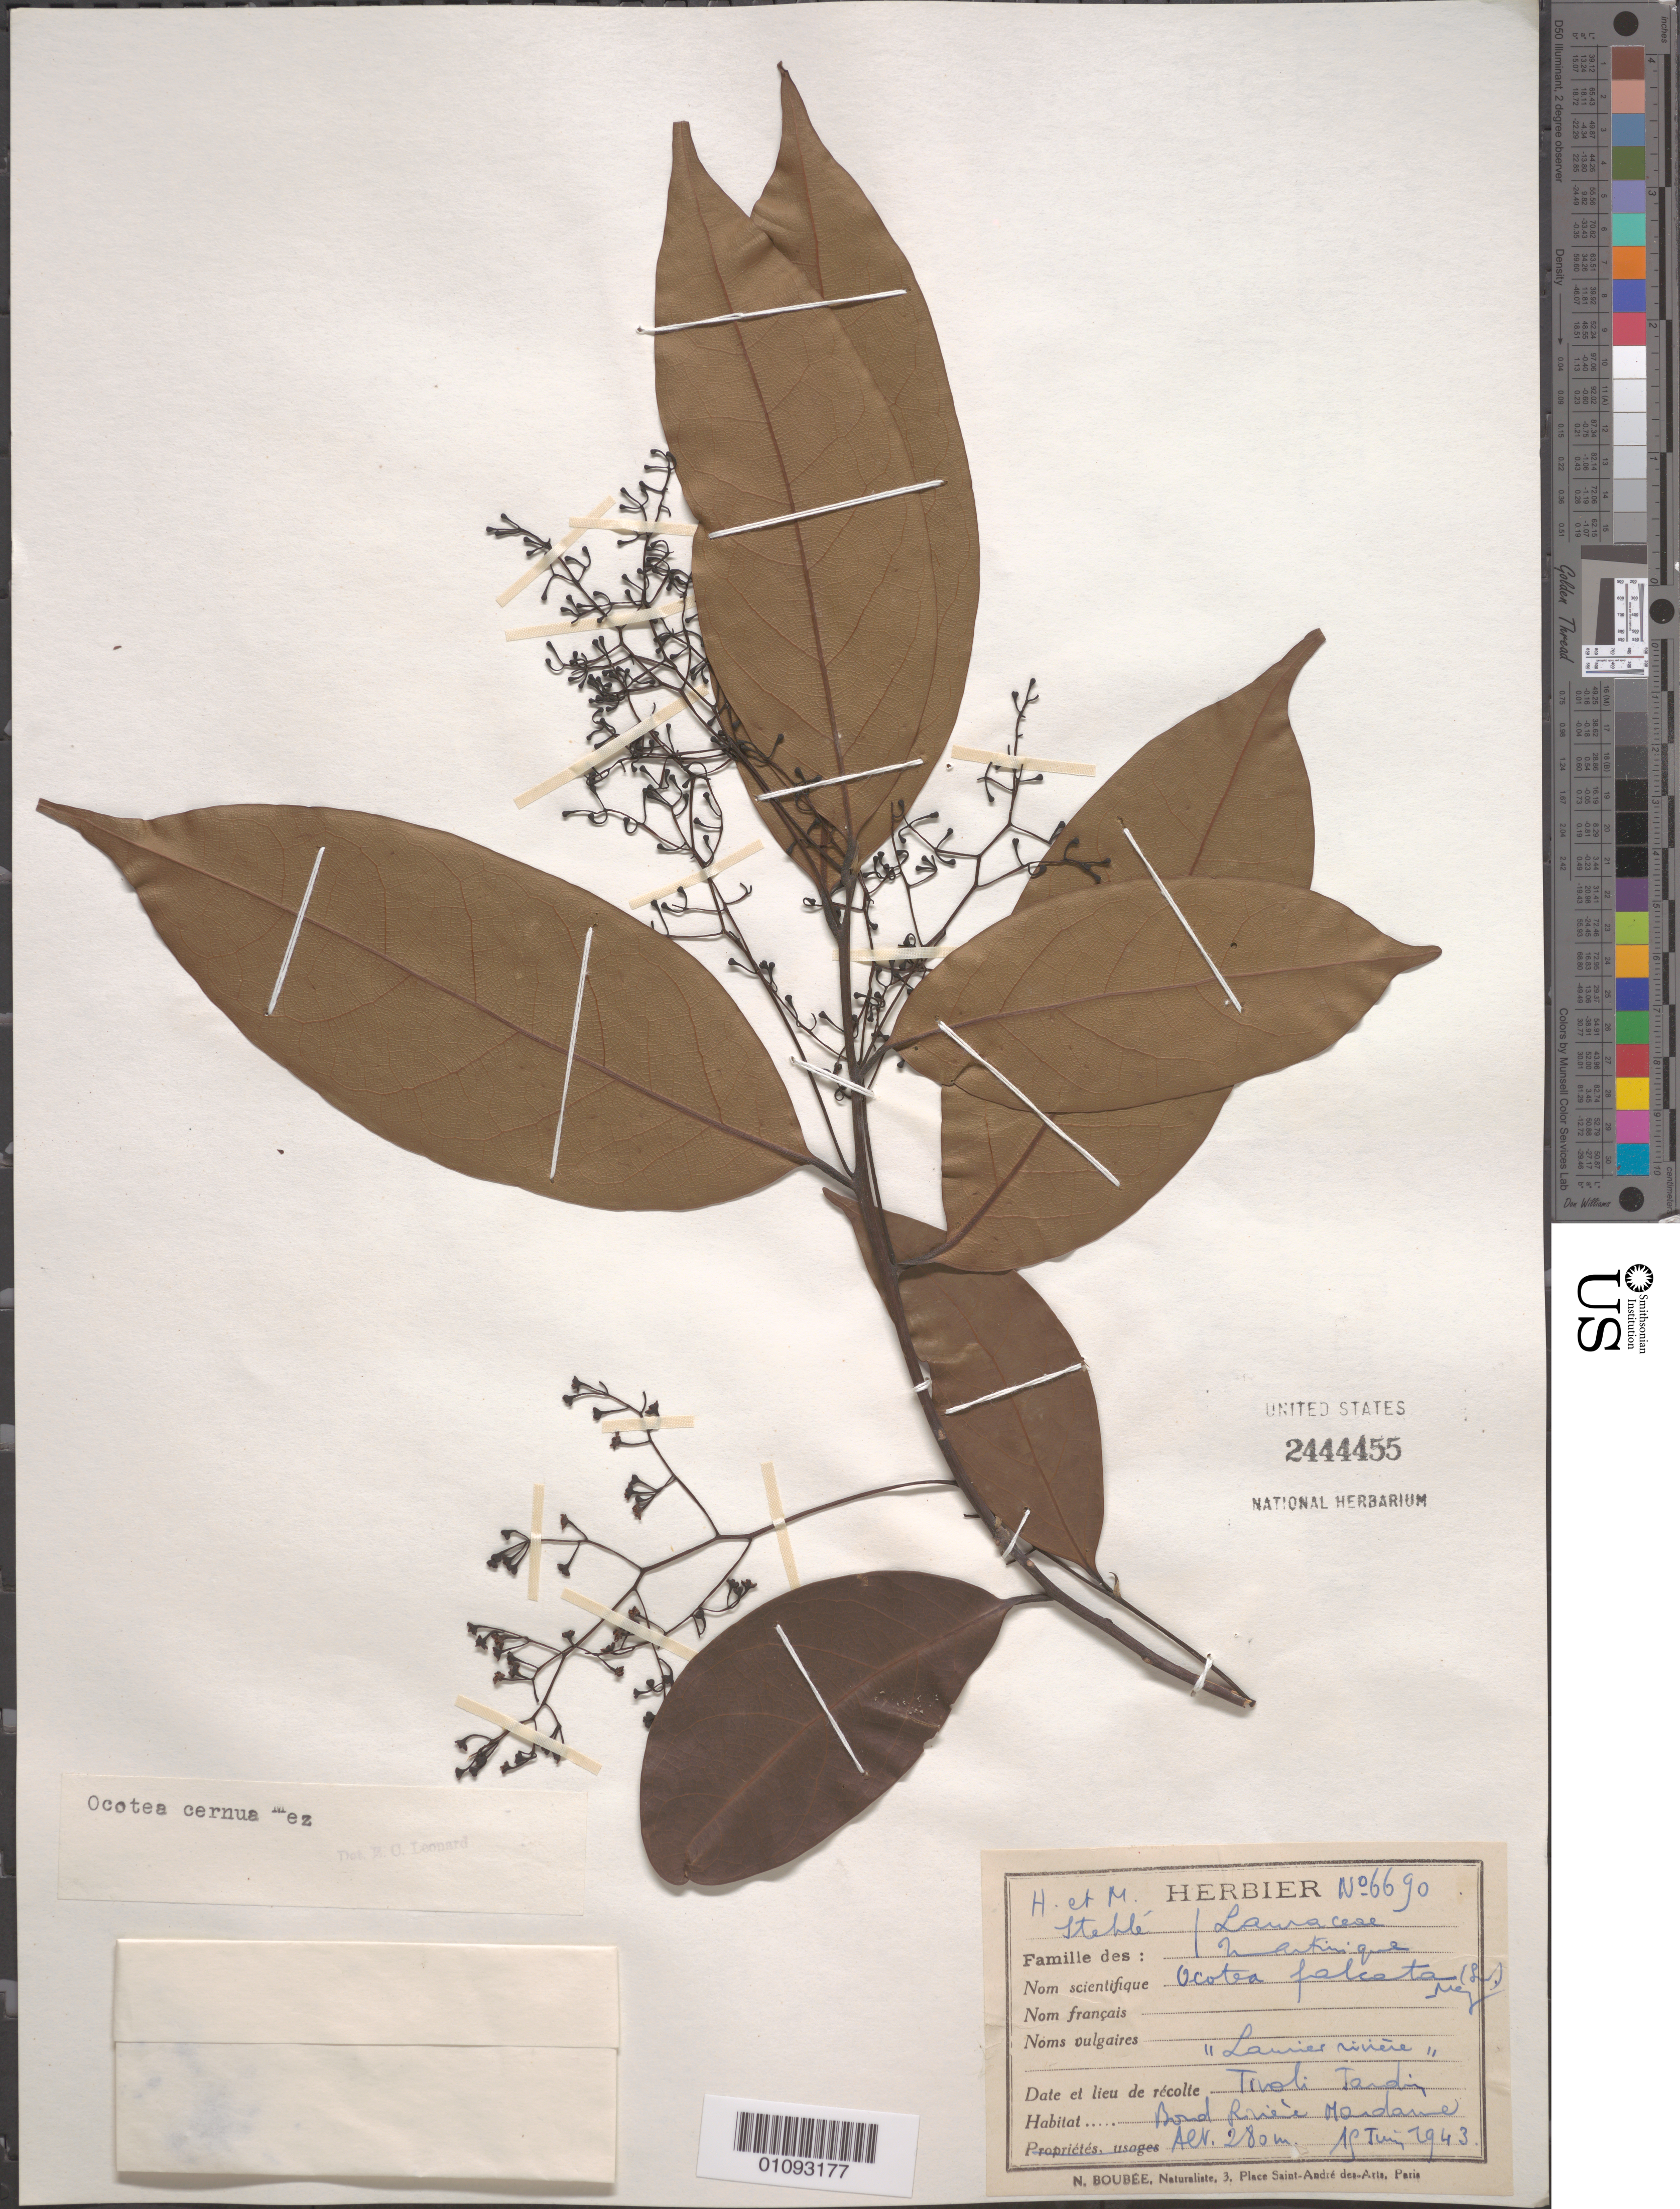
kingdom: Plantae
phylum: Tracheophyta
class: Magnoliopsida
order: Laurales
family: Lauraceae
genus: Ocotea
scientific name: Ocotea cernua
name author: (Nees) Mez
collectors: H. Stehlé & M. Stehlé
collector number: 6690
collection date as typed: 15 Jun 1943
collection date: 1943-06-15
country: Martinique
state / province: Fort-de-France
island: Martinique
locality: Trivoli.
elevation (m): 280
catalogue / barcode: US 2444455